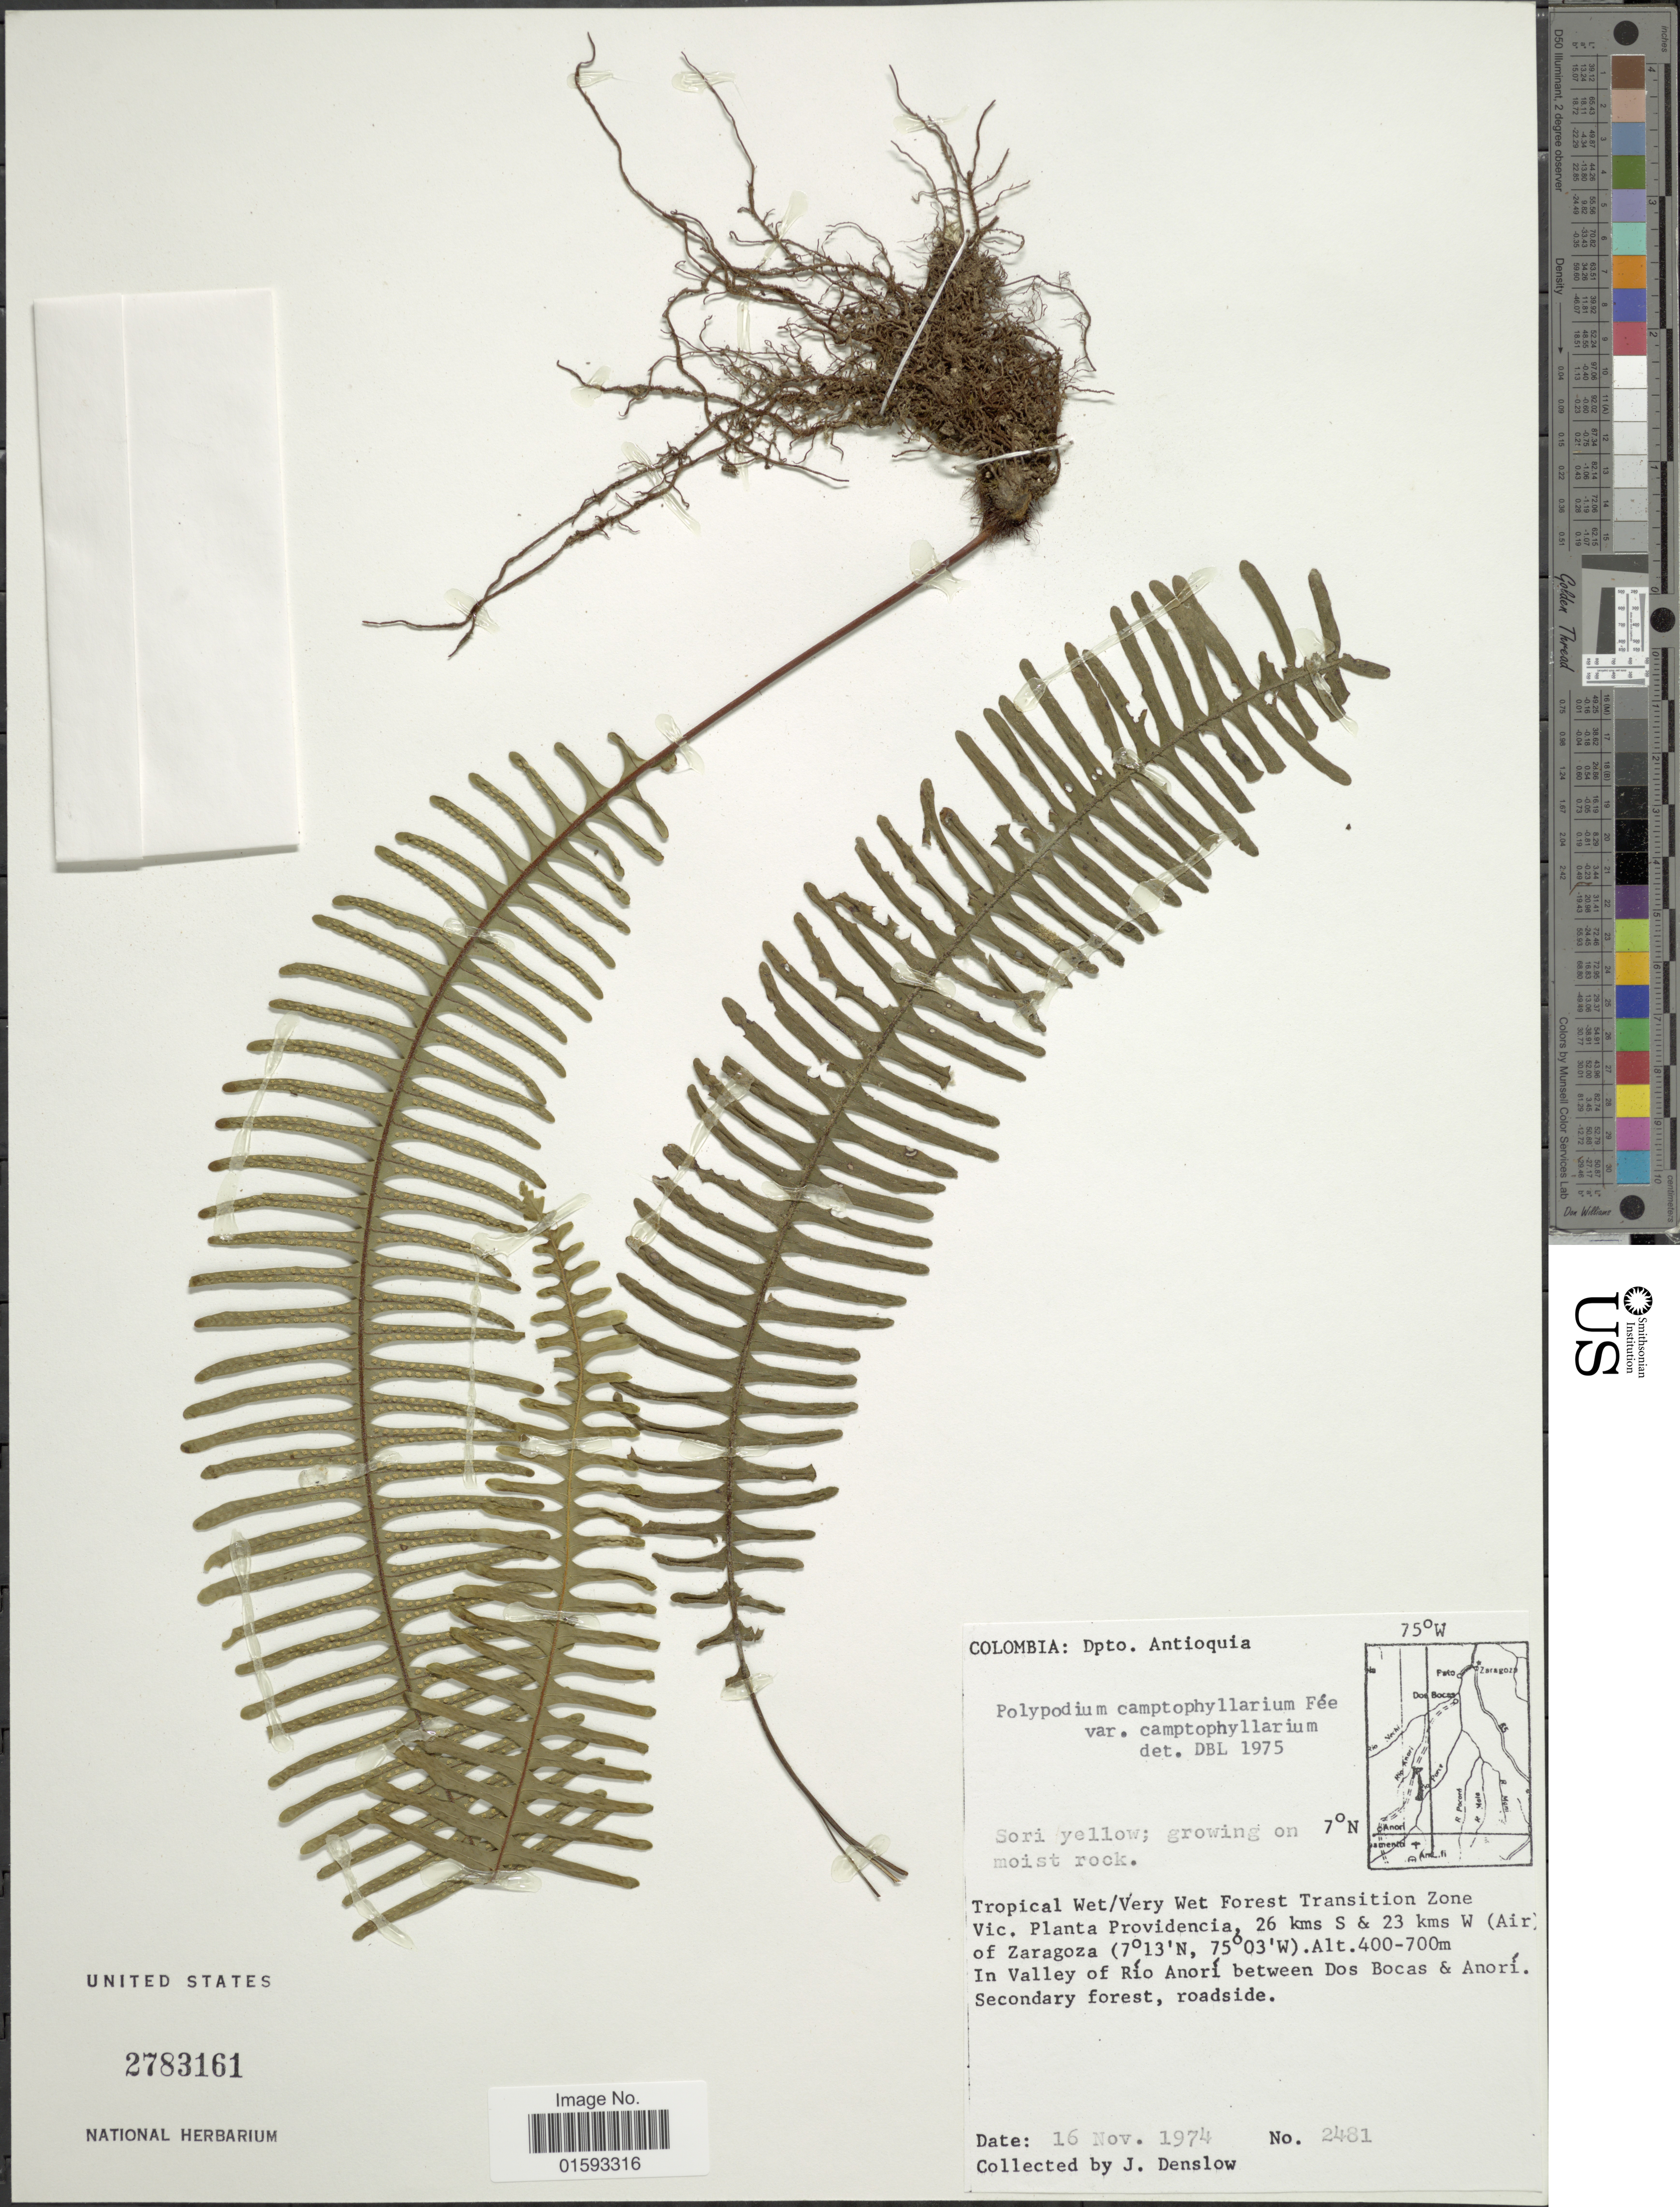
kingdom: Plantae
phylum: Tracheophyta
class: Polypodiopsida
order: Polypodiales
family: Polypodiaceae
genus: Pecluma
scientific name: Pecluma camptophyllaria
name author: (Fée) M.G. Price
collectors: J. Denslow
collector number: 2481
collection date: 1974-11-16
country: Colombia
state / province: Antioquia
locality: Tropical Wet/Very Wet Forest Transition Zone Vic. Planta Providencia, 26 kms s & 23 km W (Air of Zaragoza) In Valley of Rio Anori between Dos Bocas & Anori, Secondary forest, roadside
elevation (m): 400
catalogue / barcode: US 2783161